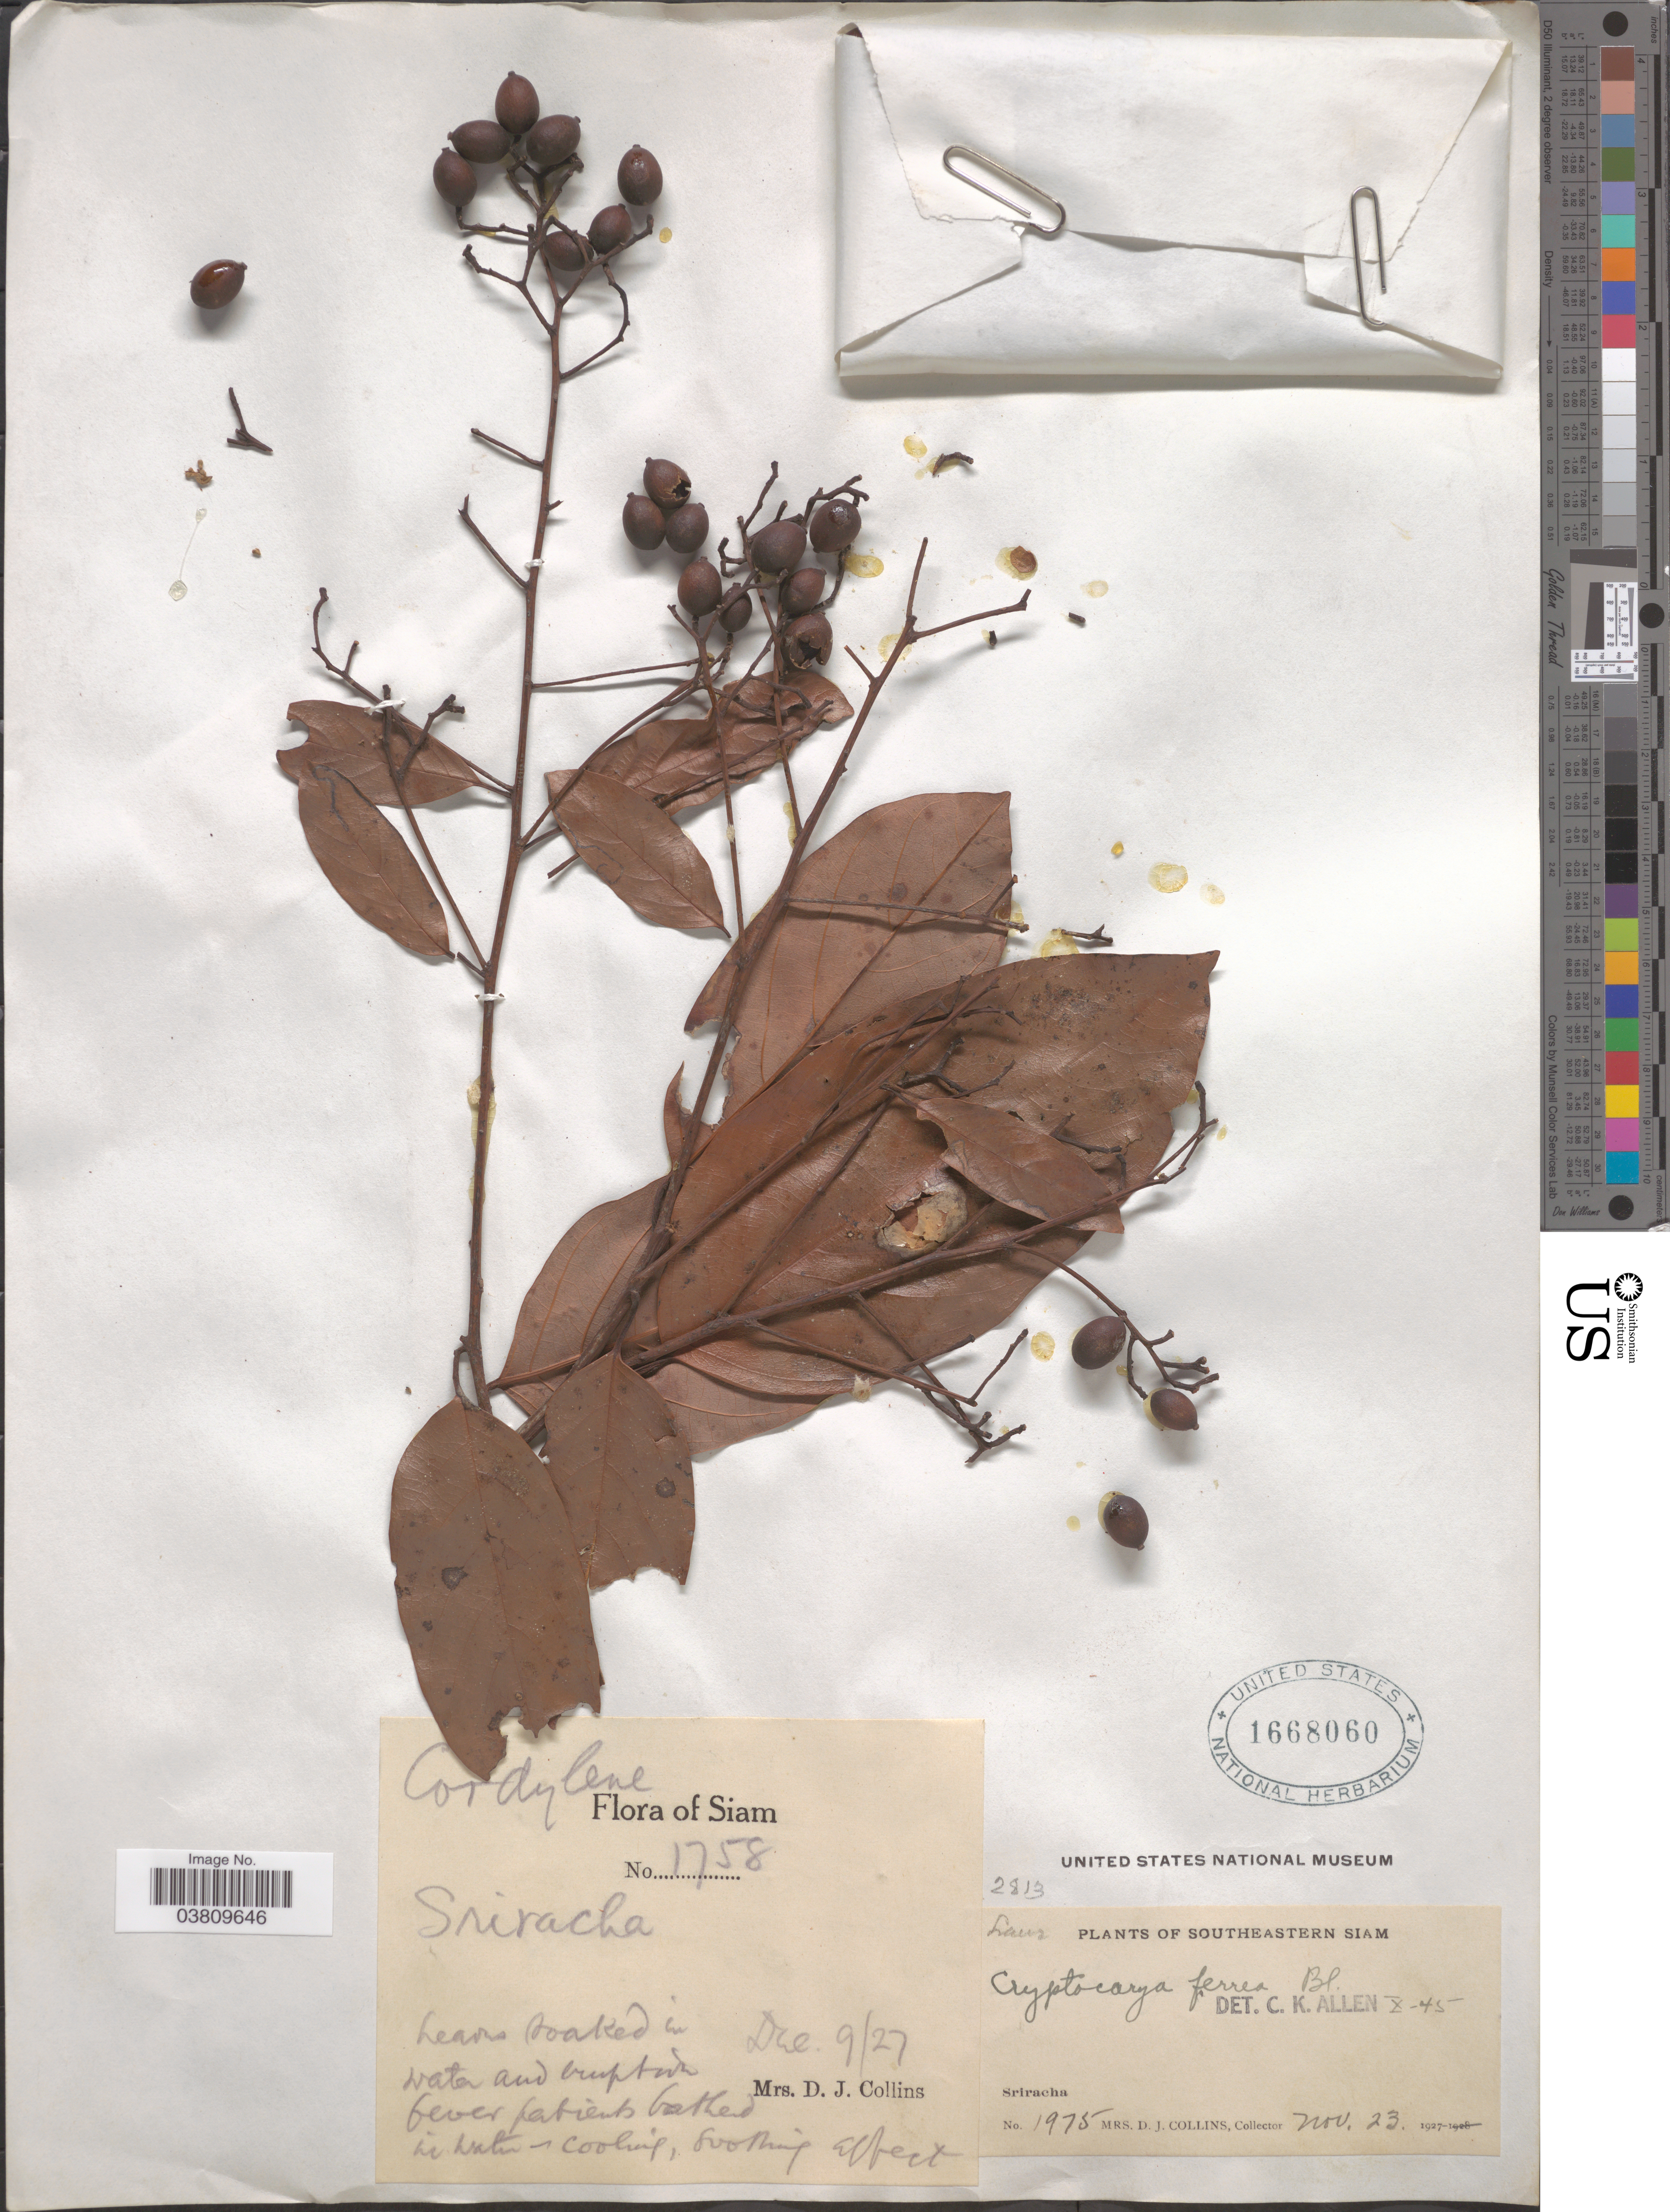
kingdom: Plantae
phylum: Tracheophyta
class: Magnoliopsida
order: Laurales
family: Lauraceae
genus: Cryptocarya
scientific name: Cryptocarya ferrea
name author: Blume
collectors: Mrs. D. J. Collins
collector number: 1975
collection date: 1927-11-23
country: Thailand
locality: Southeastern Siam. Sriracha.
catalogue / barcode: US 1668060